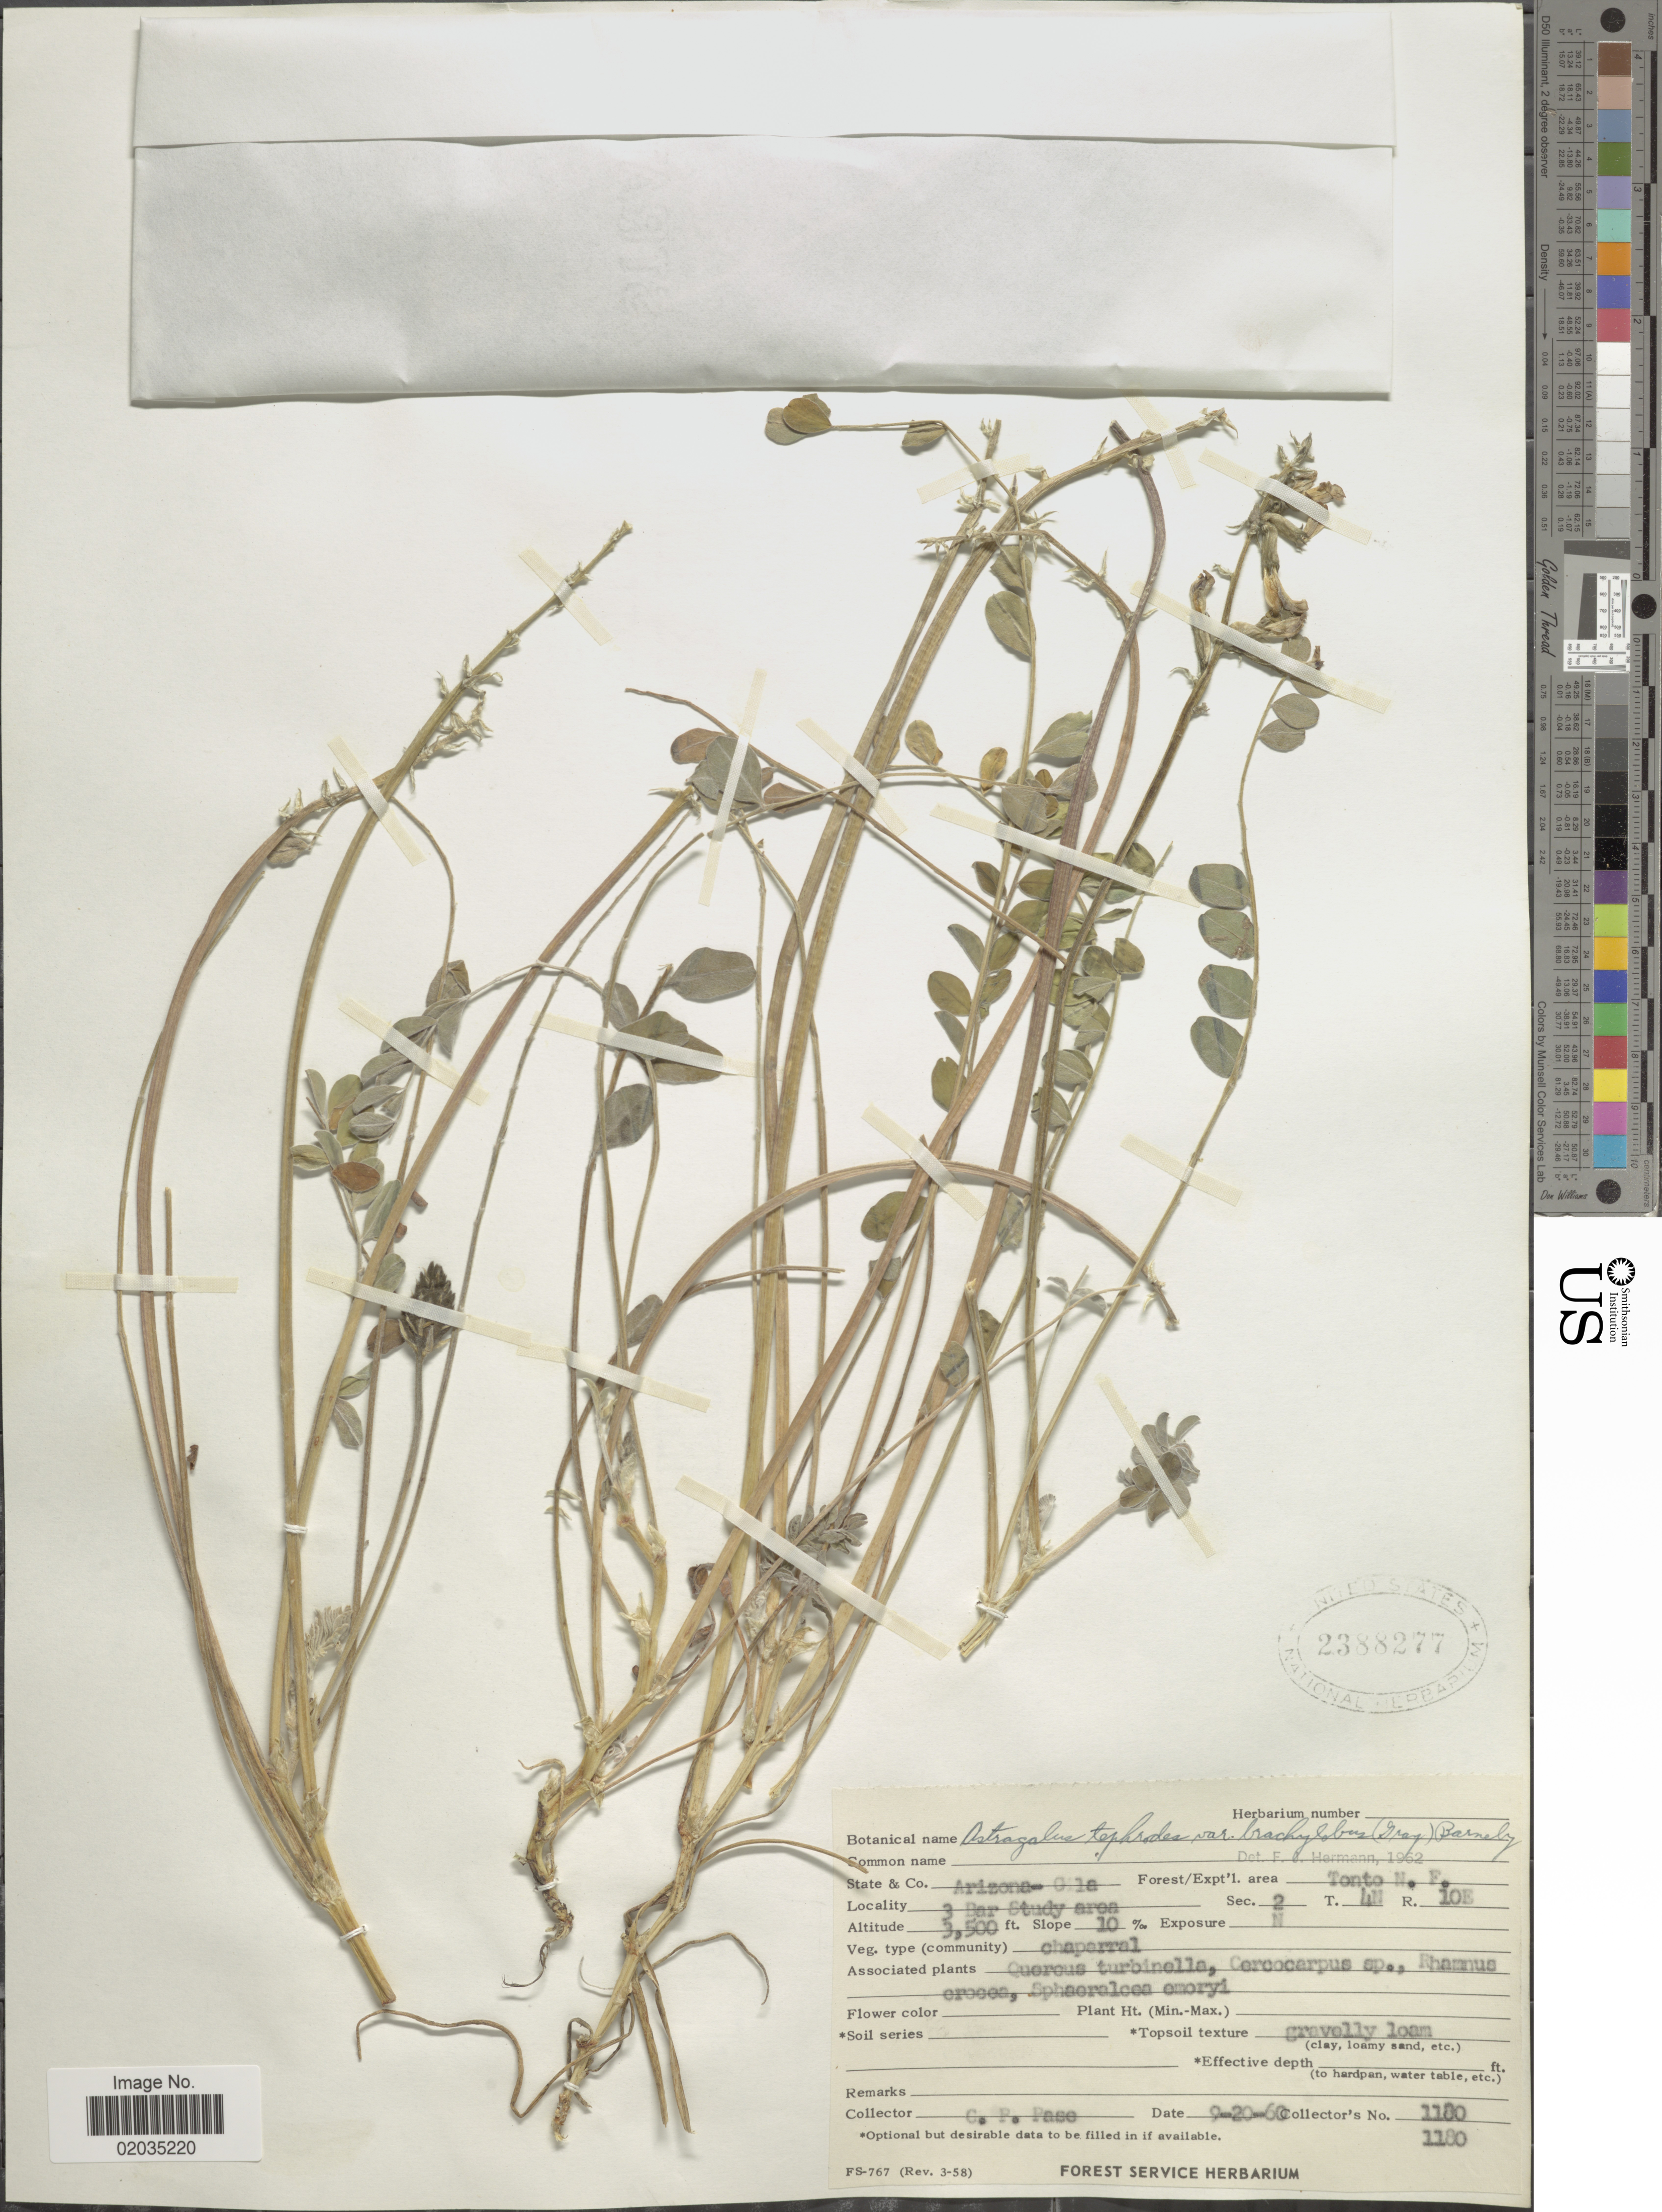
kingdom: Plantae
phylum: Tracheophyta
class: Magnoliopsida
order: Fabales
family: Fabaceae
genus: Astragalus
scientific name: Astragalus tephrodes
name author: A. Gray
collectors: C. P. Pase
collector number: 1180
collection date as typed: Transcribed d/m/y: 20/9/60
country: United States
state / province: Arizona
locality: Tonoto N.F. 3 Bar Study area, Sec. 2 T.4N R. 10E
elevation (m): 1067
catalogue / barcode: US 2388277